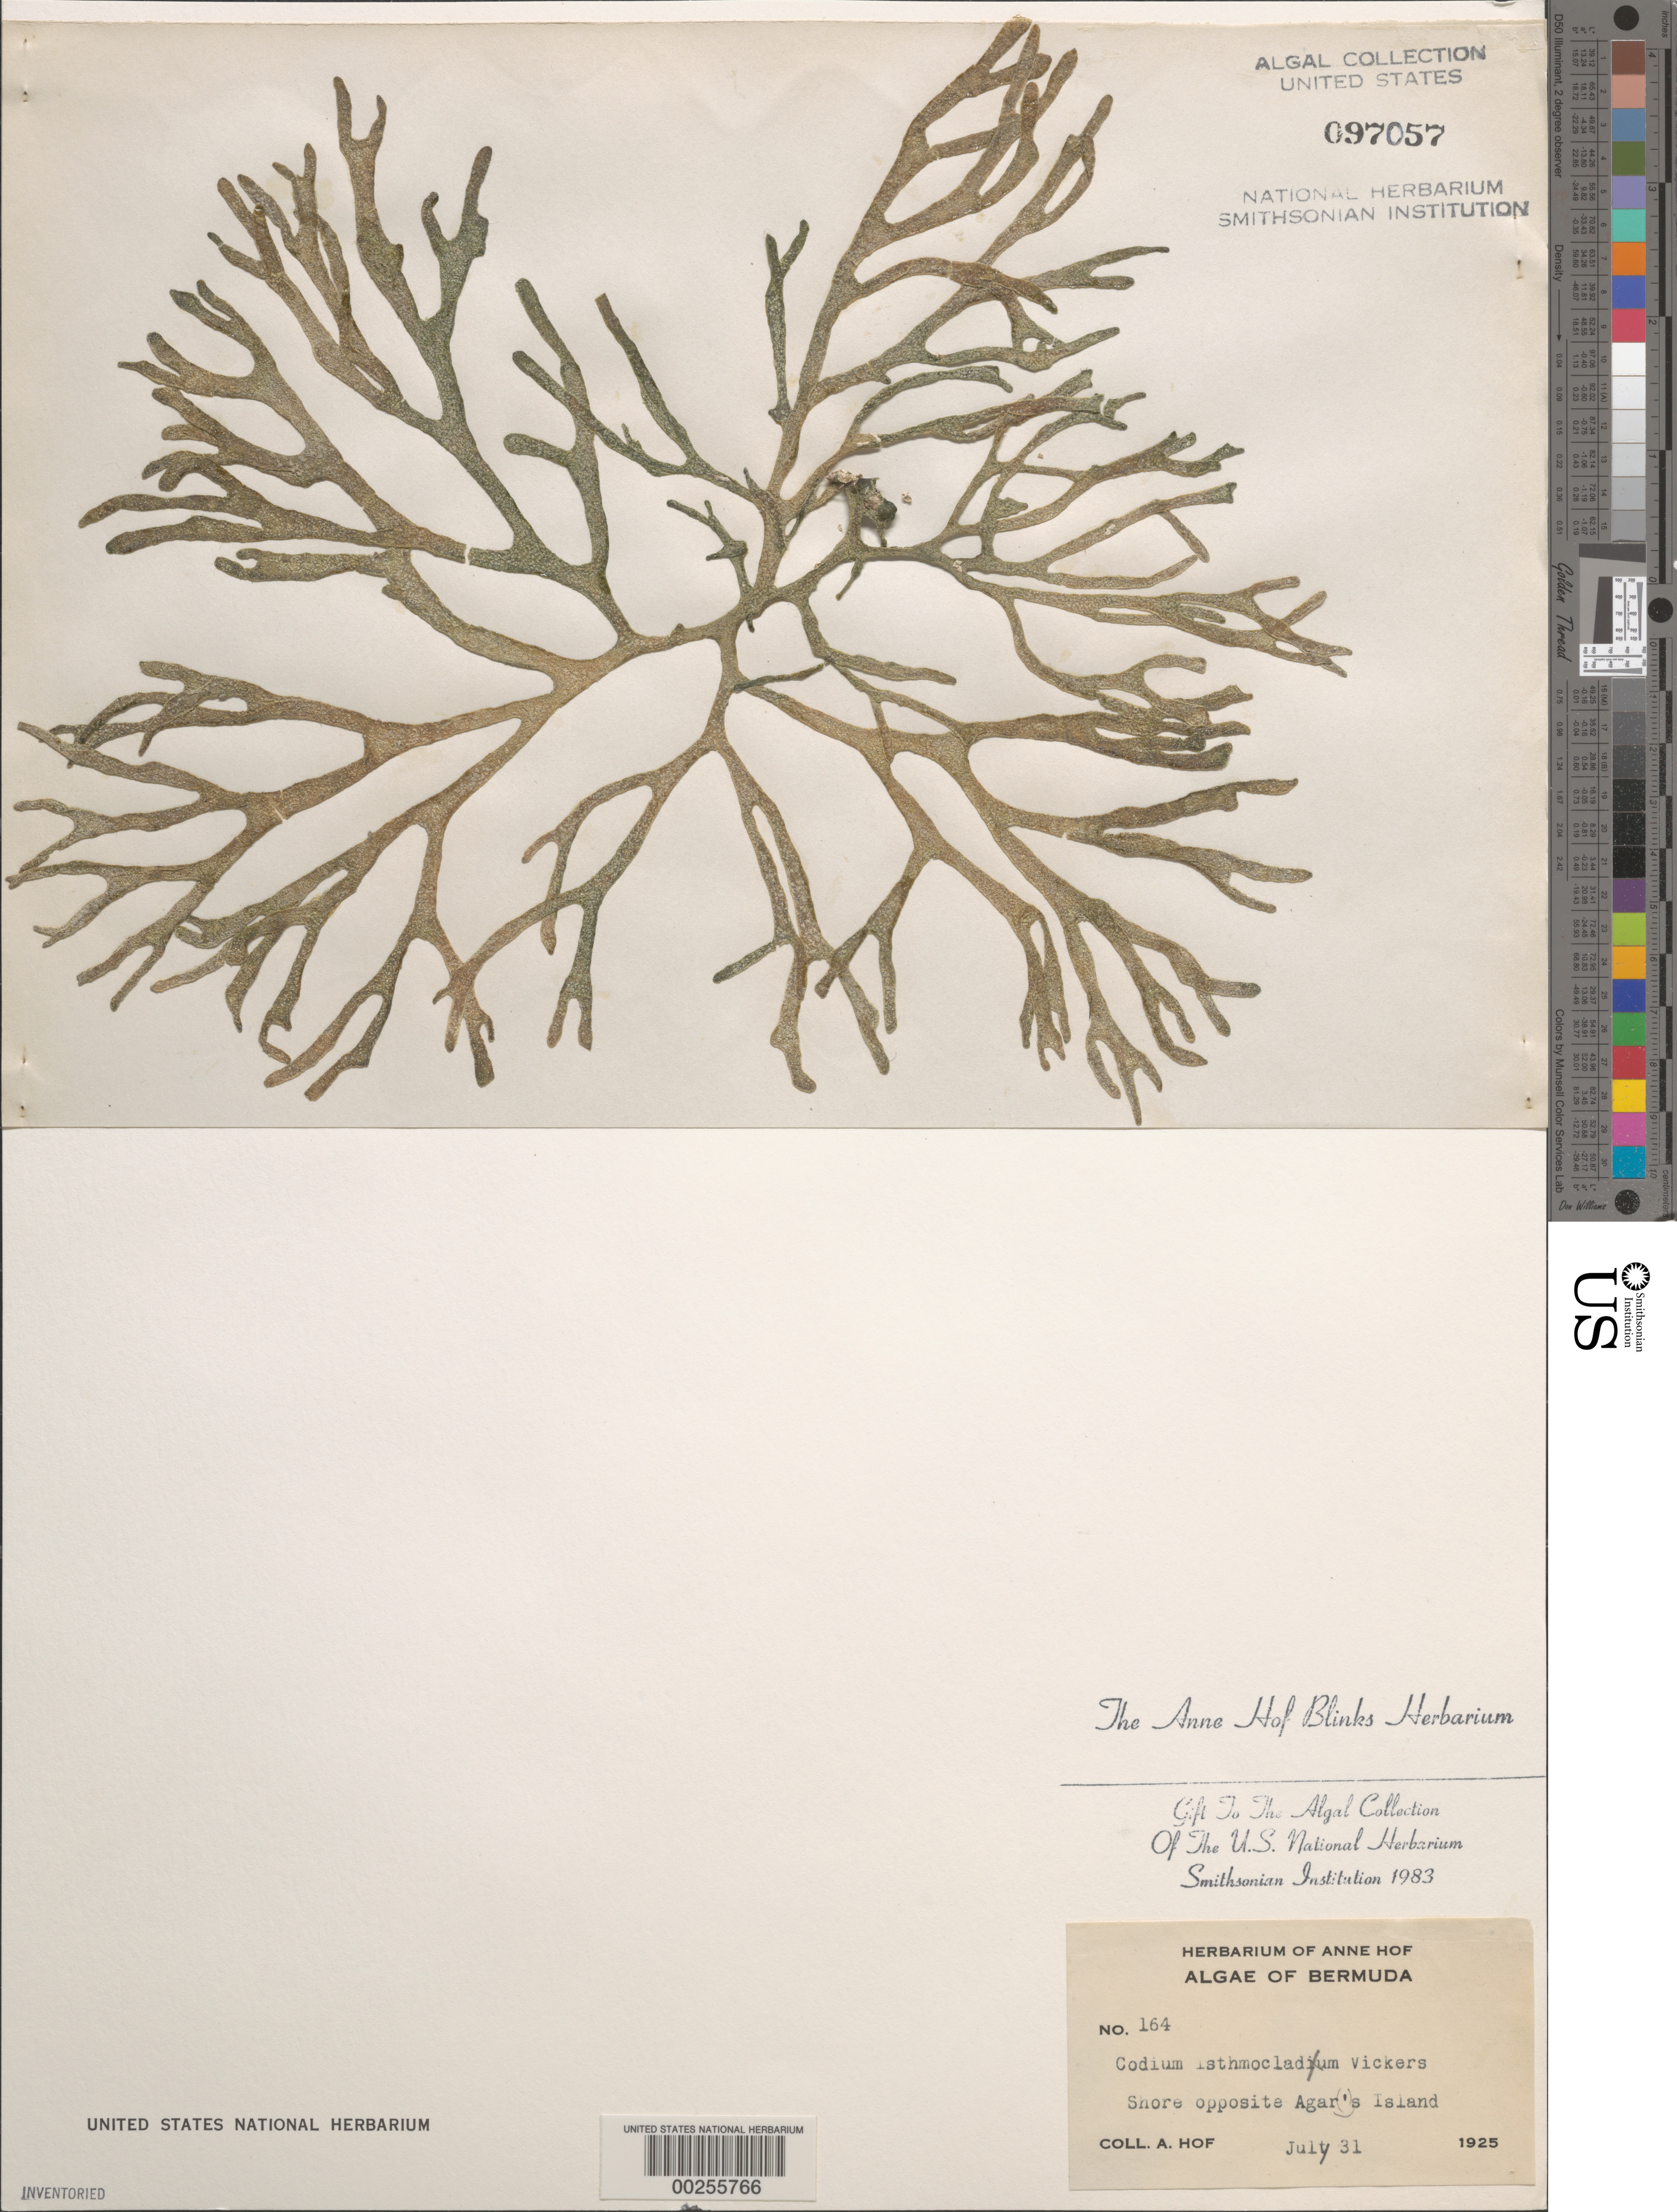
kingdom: Plantae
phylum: Chlorophyta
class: Ulvophyceae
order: Bryopsidales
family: Codiaceae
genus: Codium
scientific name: Codium isthmocladum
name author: Vickers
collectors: A. Blinks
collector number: AHB 164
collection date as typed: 31 Jul 1925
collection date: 1925-07-31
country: Bermuda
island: Bermuda Island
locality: Opposite Agar's Island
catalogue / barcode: US 97057